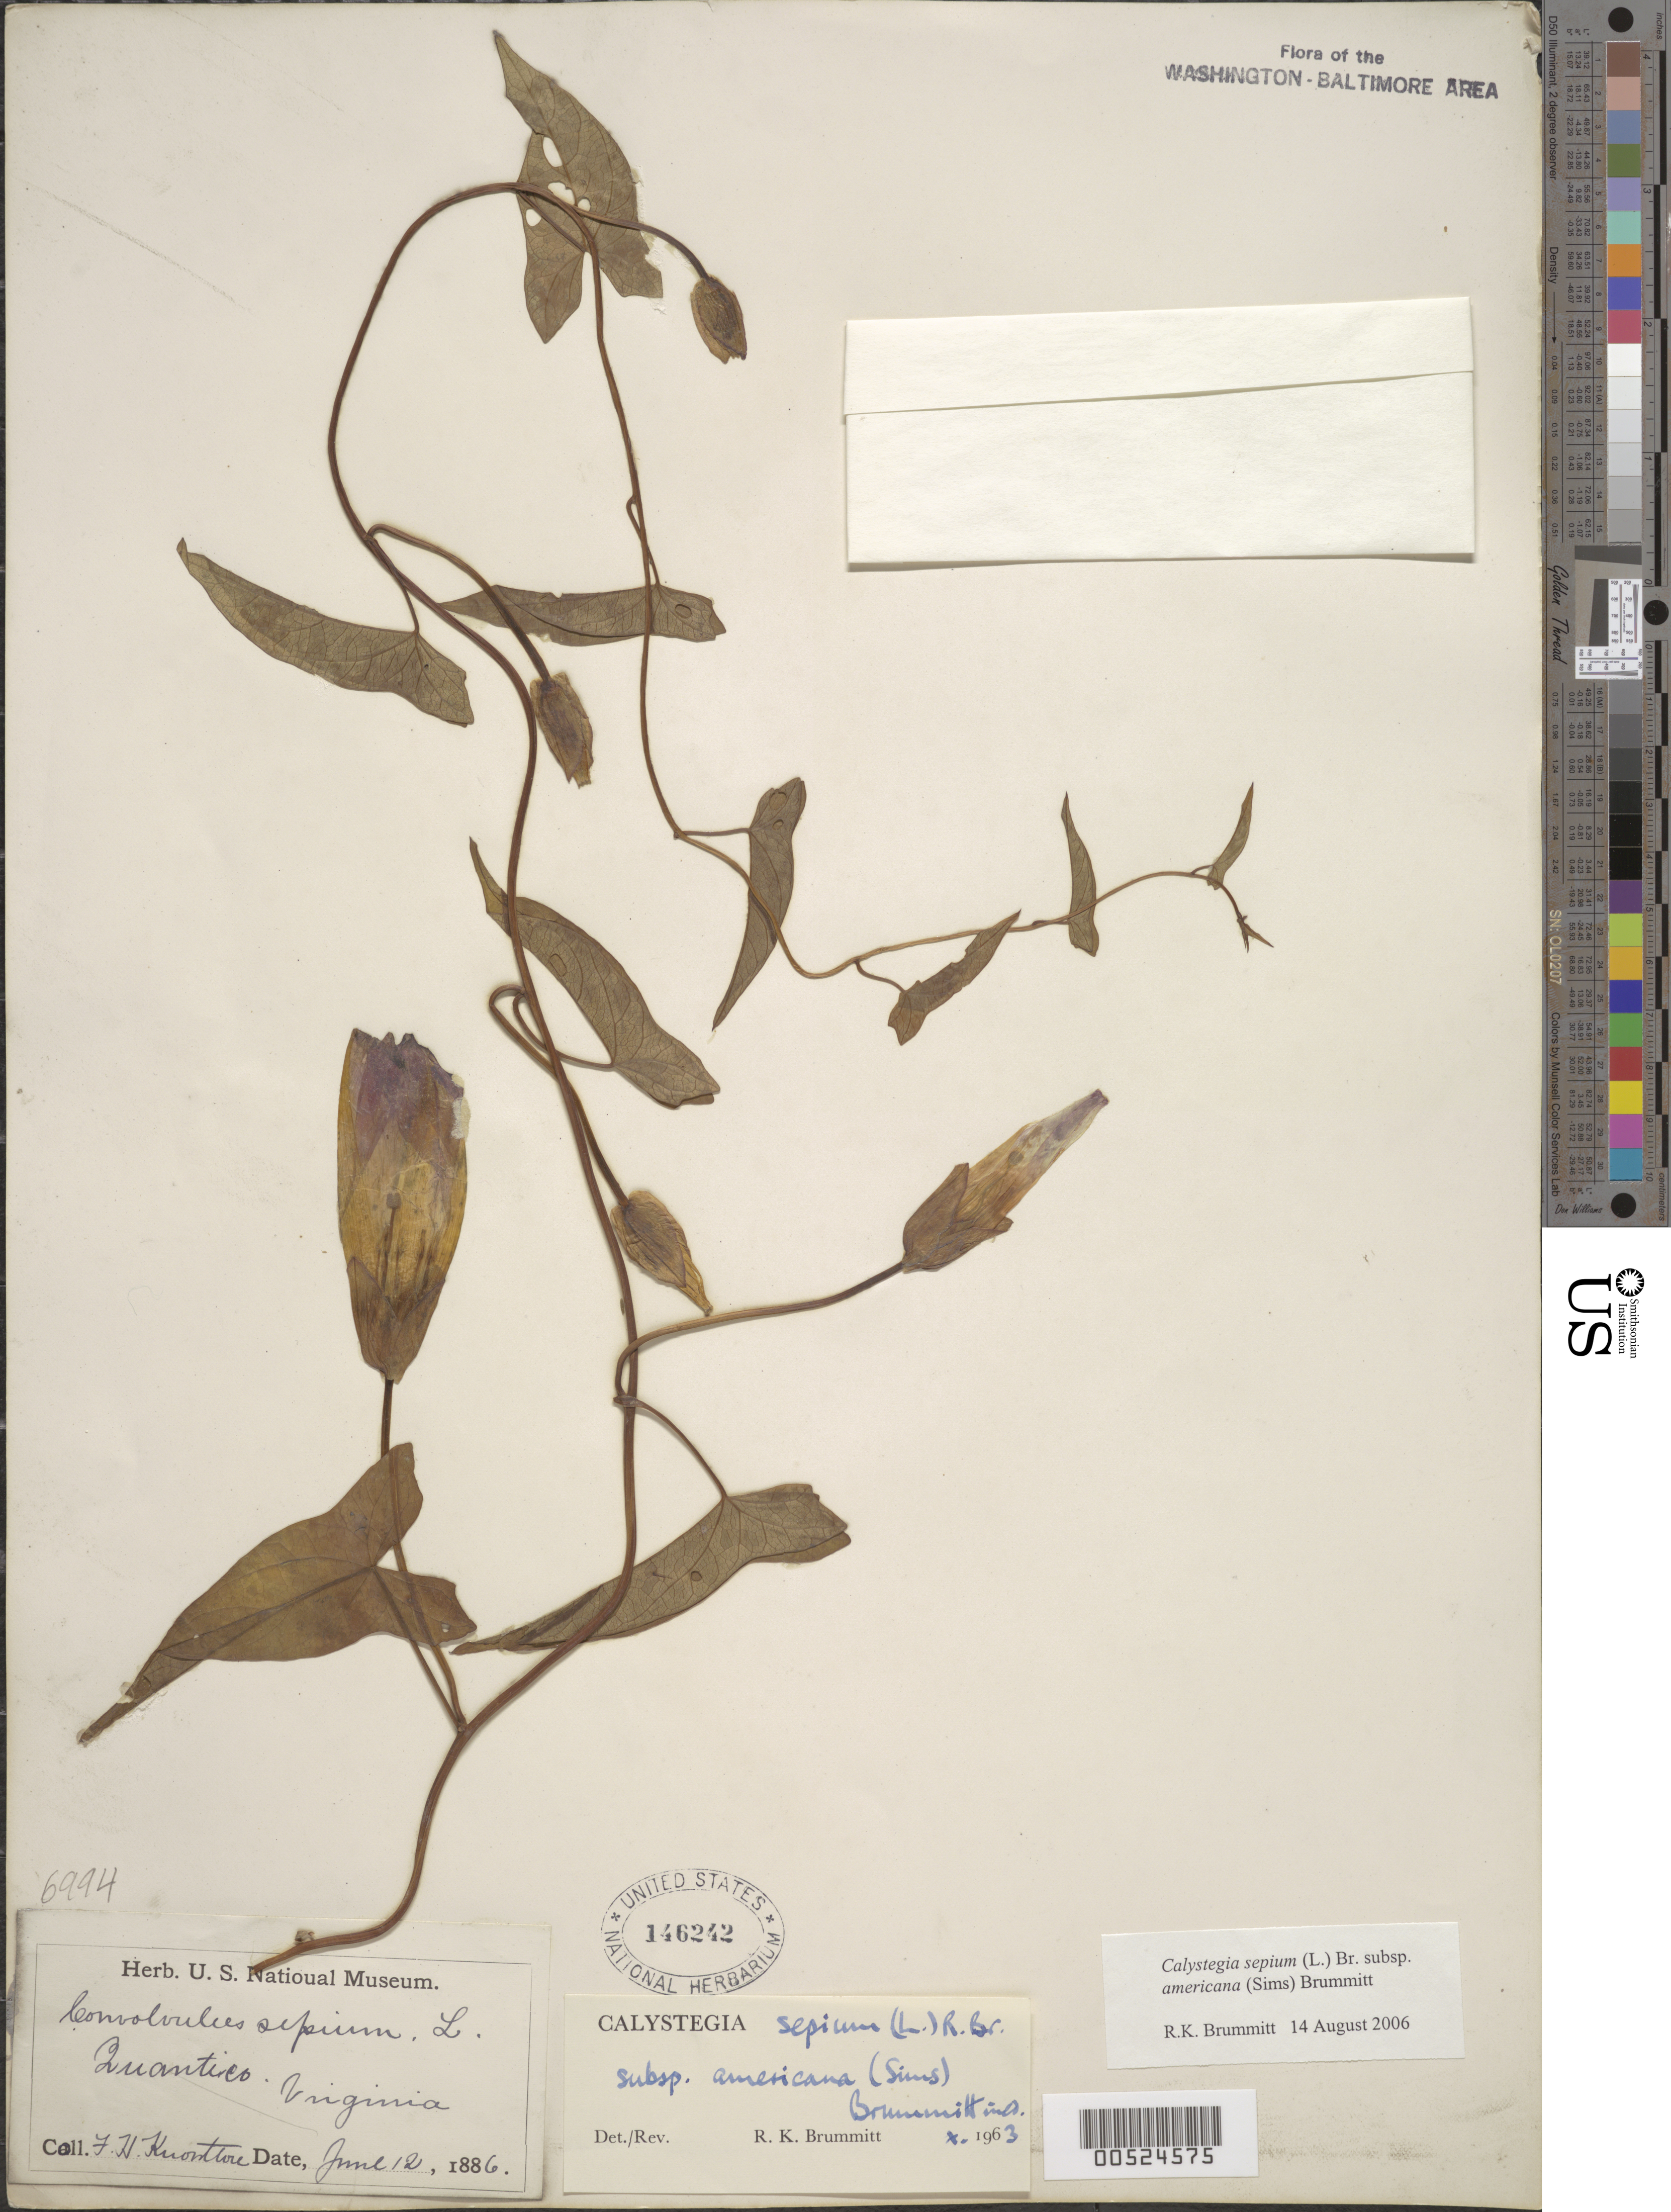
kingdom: Plantae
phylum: Tracheophyta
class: Magnoliopsida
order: Solanales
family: Convolvulaceae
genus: Calystegia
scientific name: Calystegia sepium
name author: (L.) R. Br.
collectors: F. H. Knowlton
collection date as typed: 12 Jun 1886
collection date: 1886-06-12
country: United States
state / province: Virginia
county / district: Prince William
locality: Quantico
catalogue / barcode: US 146242